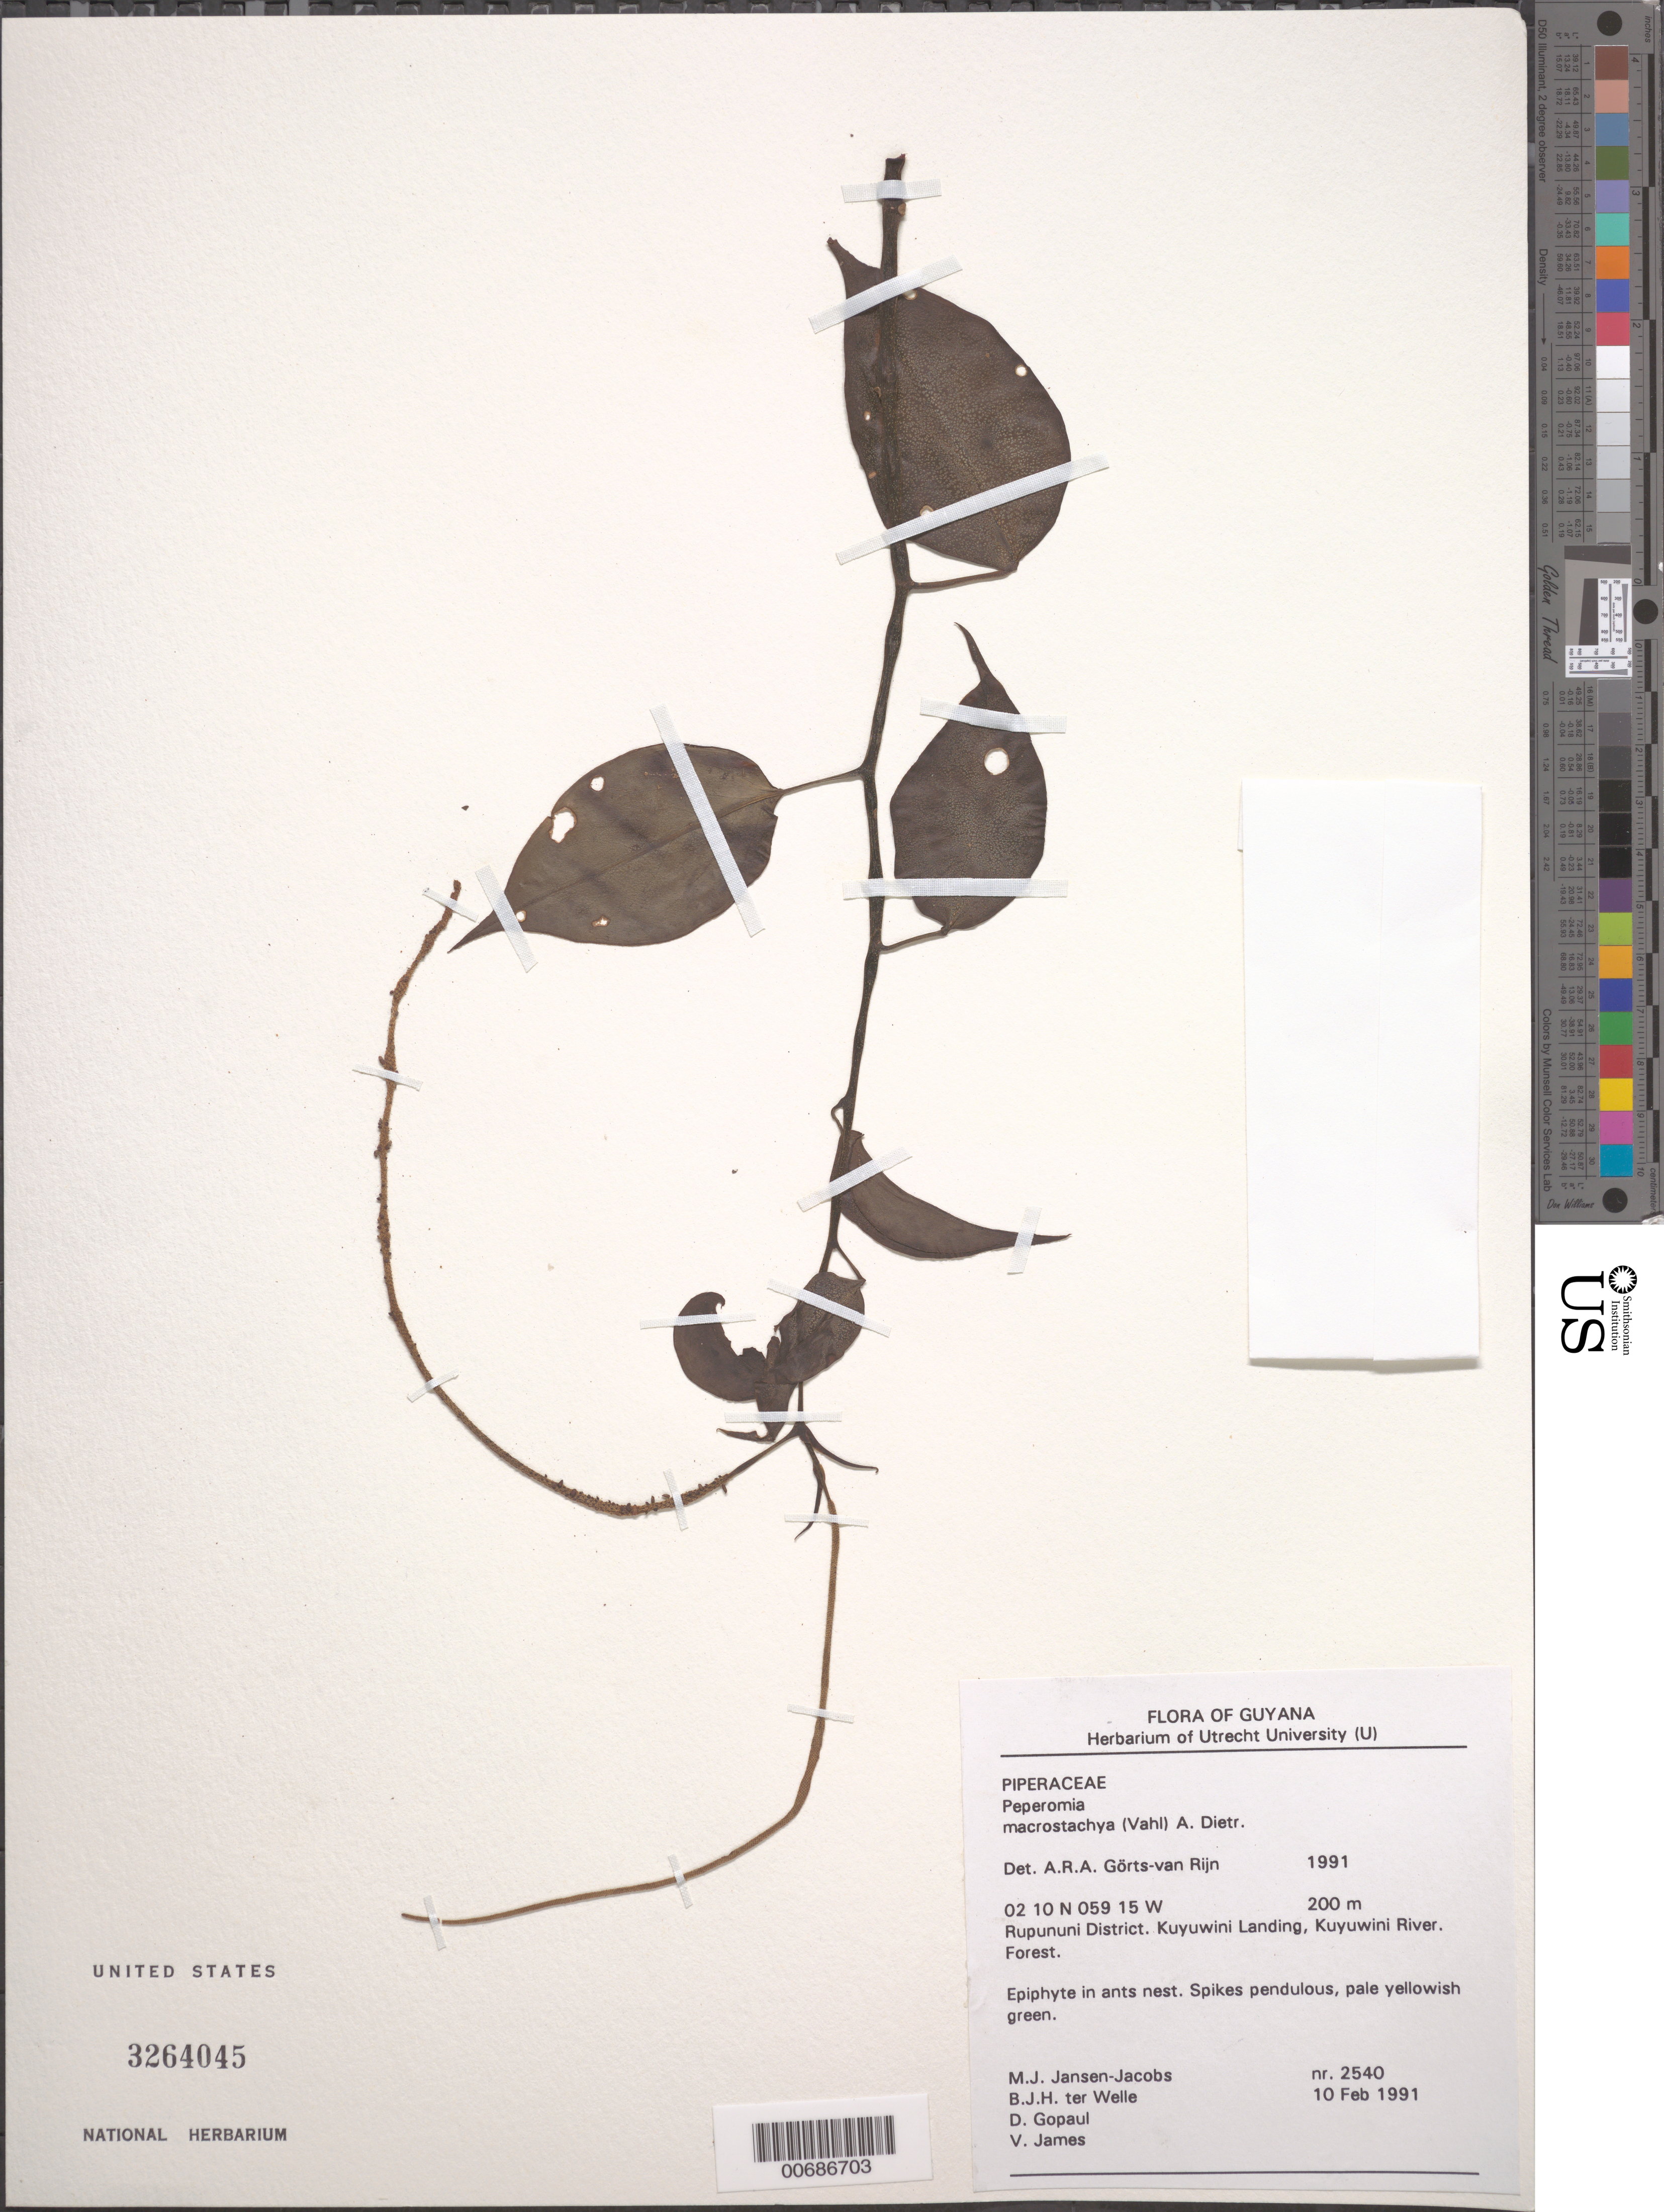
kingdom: Plantae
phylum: Tracheophyta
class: Magnoliopsida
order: Piperales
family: Piperaceae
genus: Peperomia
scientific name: Peperomia macrostachya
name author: (Vahl) A. Dietr.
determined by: Görts-van Rijn, A. R. A.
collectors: M. J. Jansen-Jacobs, B. Welle, D. Gopaul & V. James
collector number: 2540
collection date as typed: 10-Feb-91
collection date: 1991-02-10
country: Guyana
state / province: U. Takutu-U. Essequibo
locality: Kuyuwini Landing, Kuyuwini River, Rupununi District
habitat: Forest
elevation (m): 200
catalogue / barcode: US 3264045